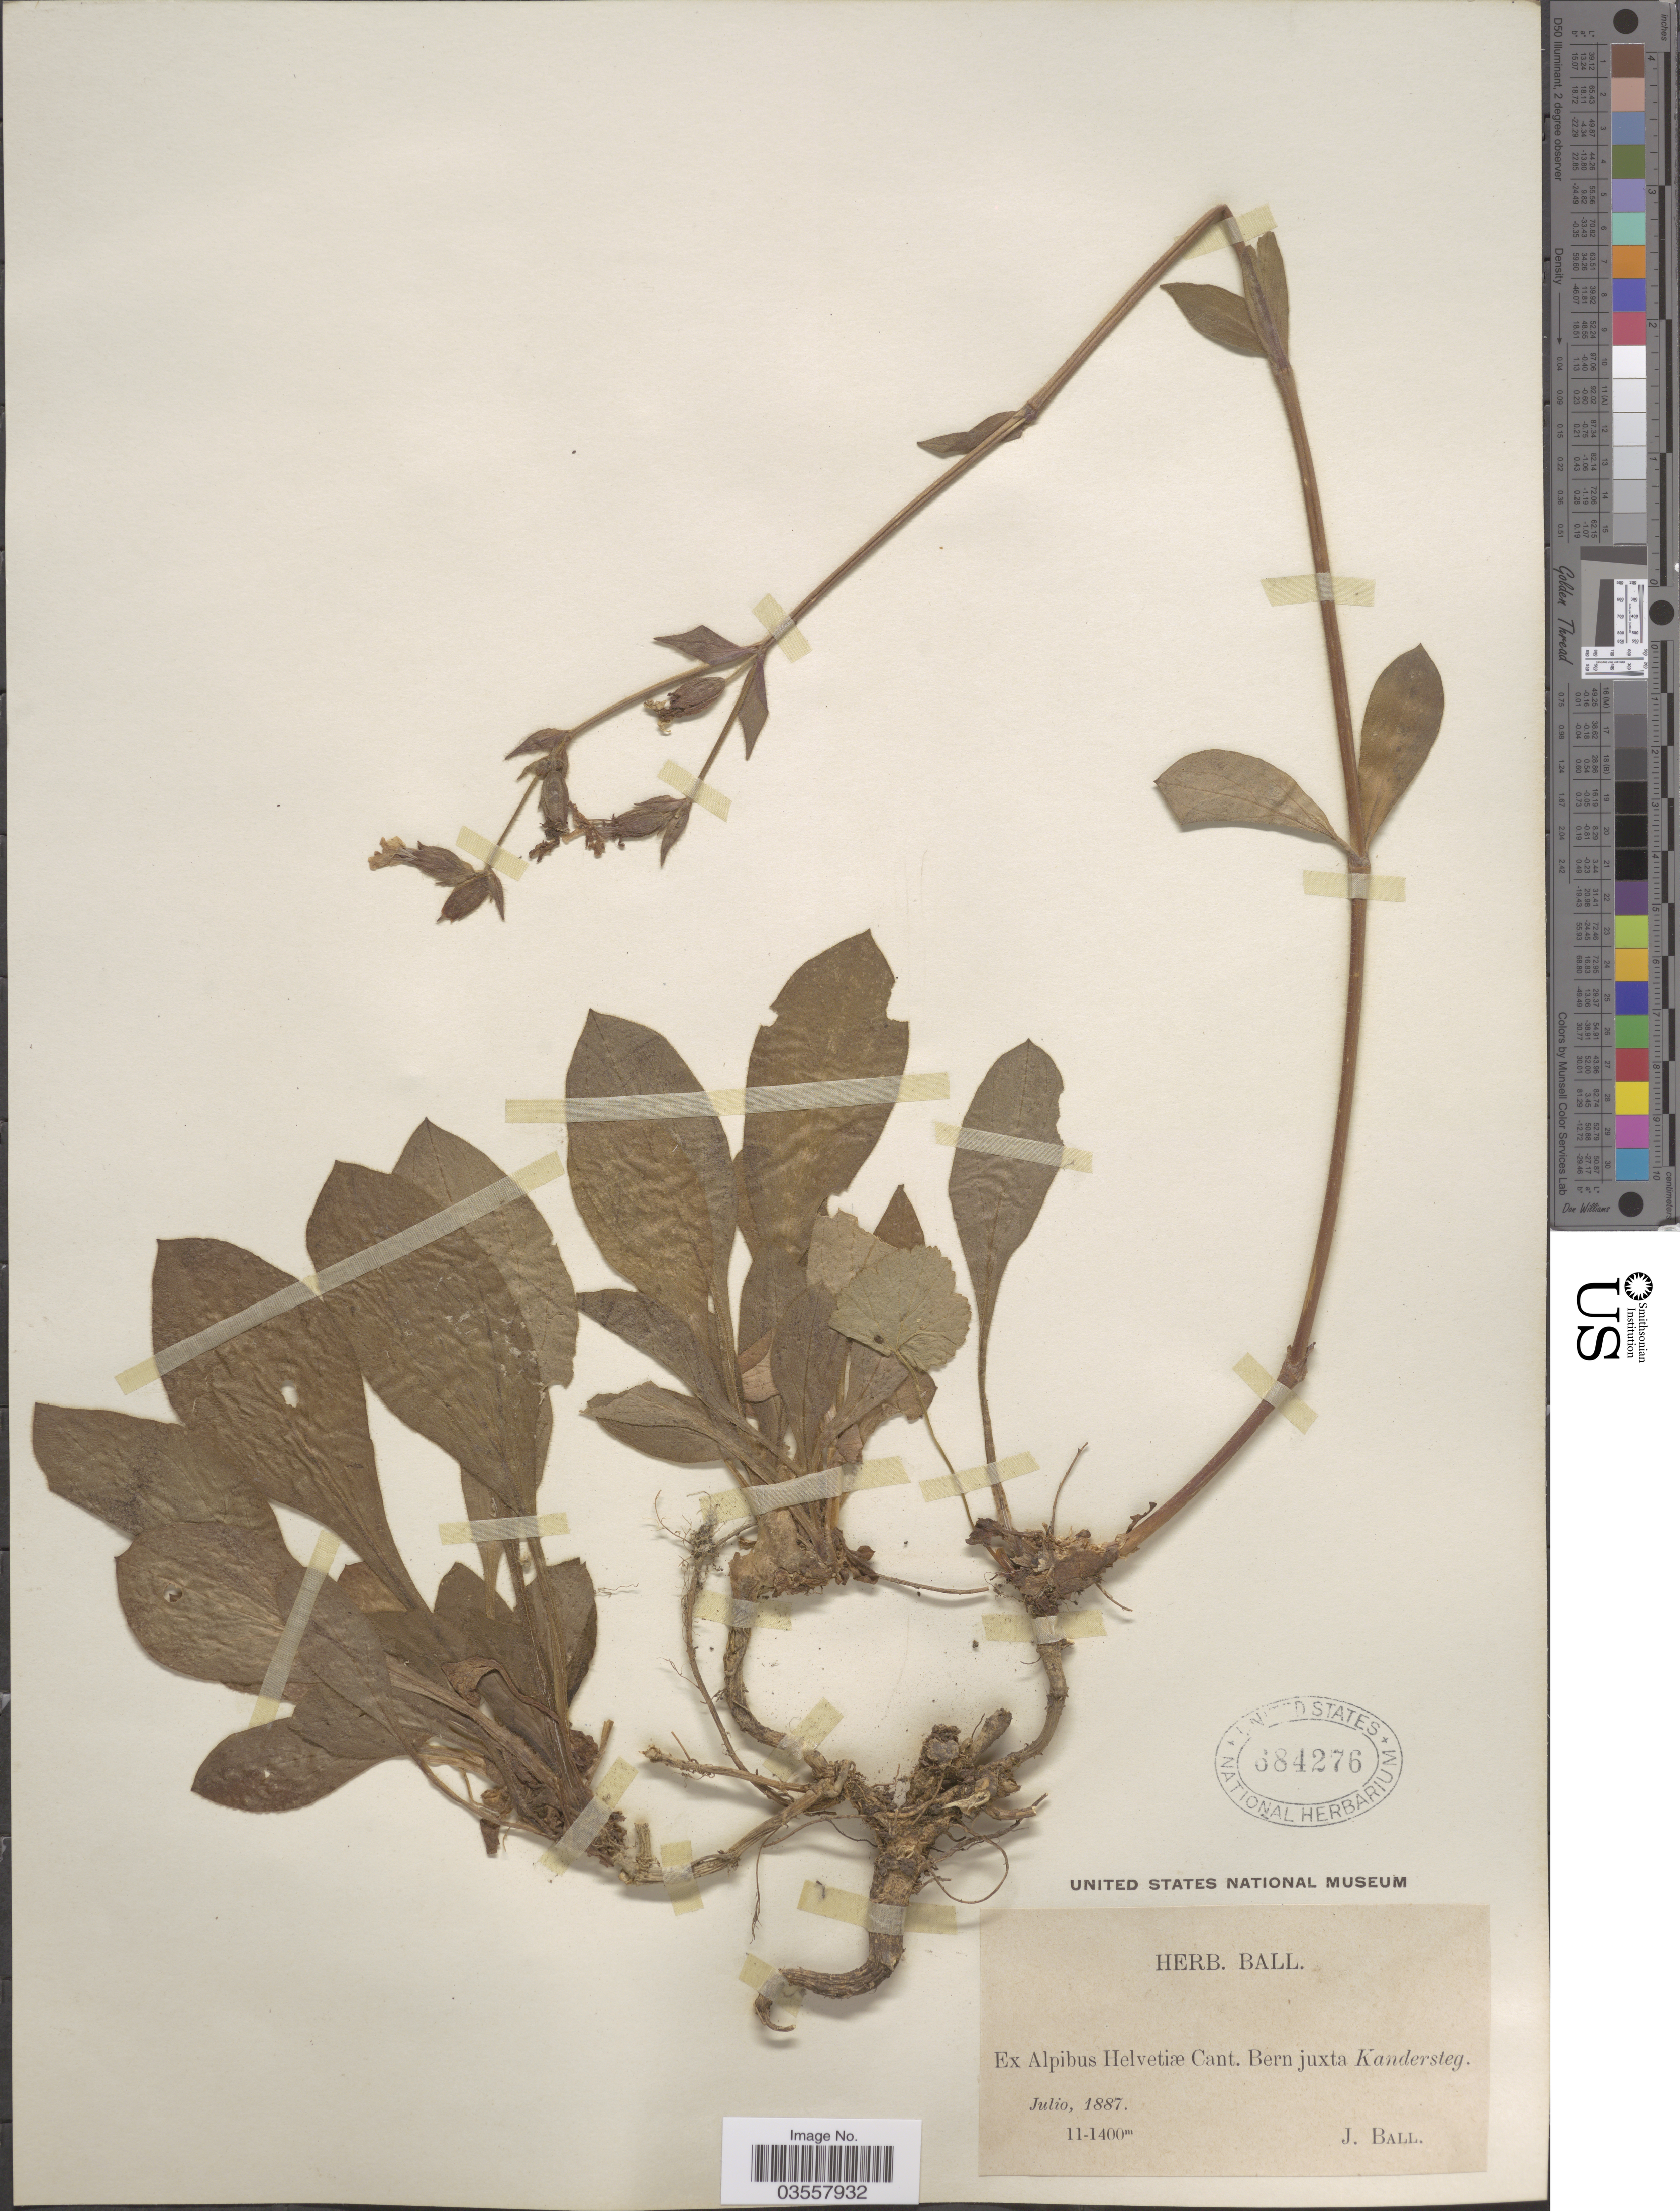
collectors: J. Ball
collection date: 1887-07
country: Switzerland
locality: Ex Alpibus Helvetiæ Cant. Bern juxta Kandersteg.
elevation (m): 1100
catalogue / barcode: US 684276